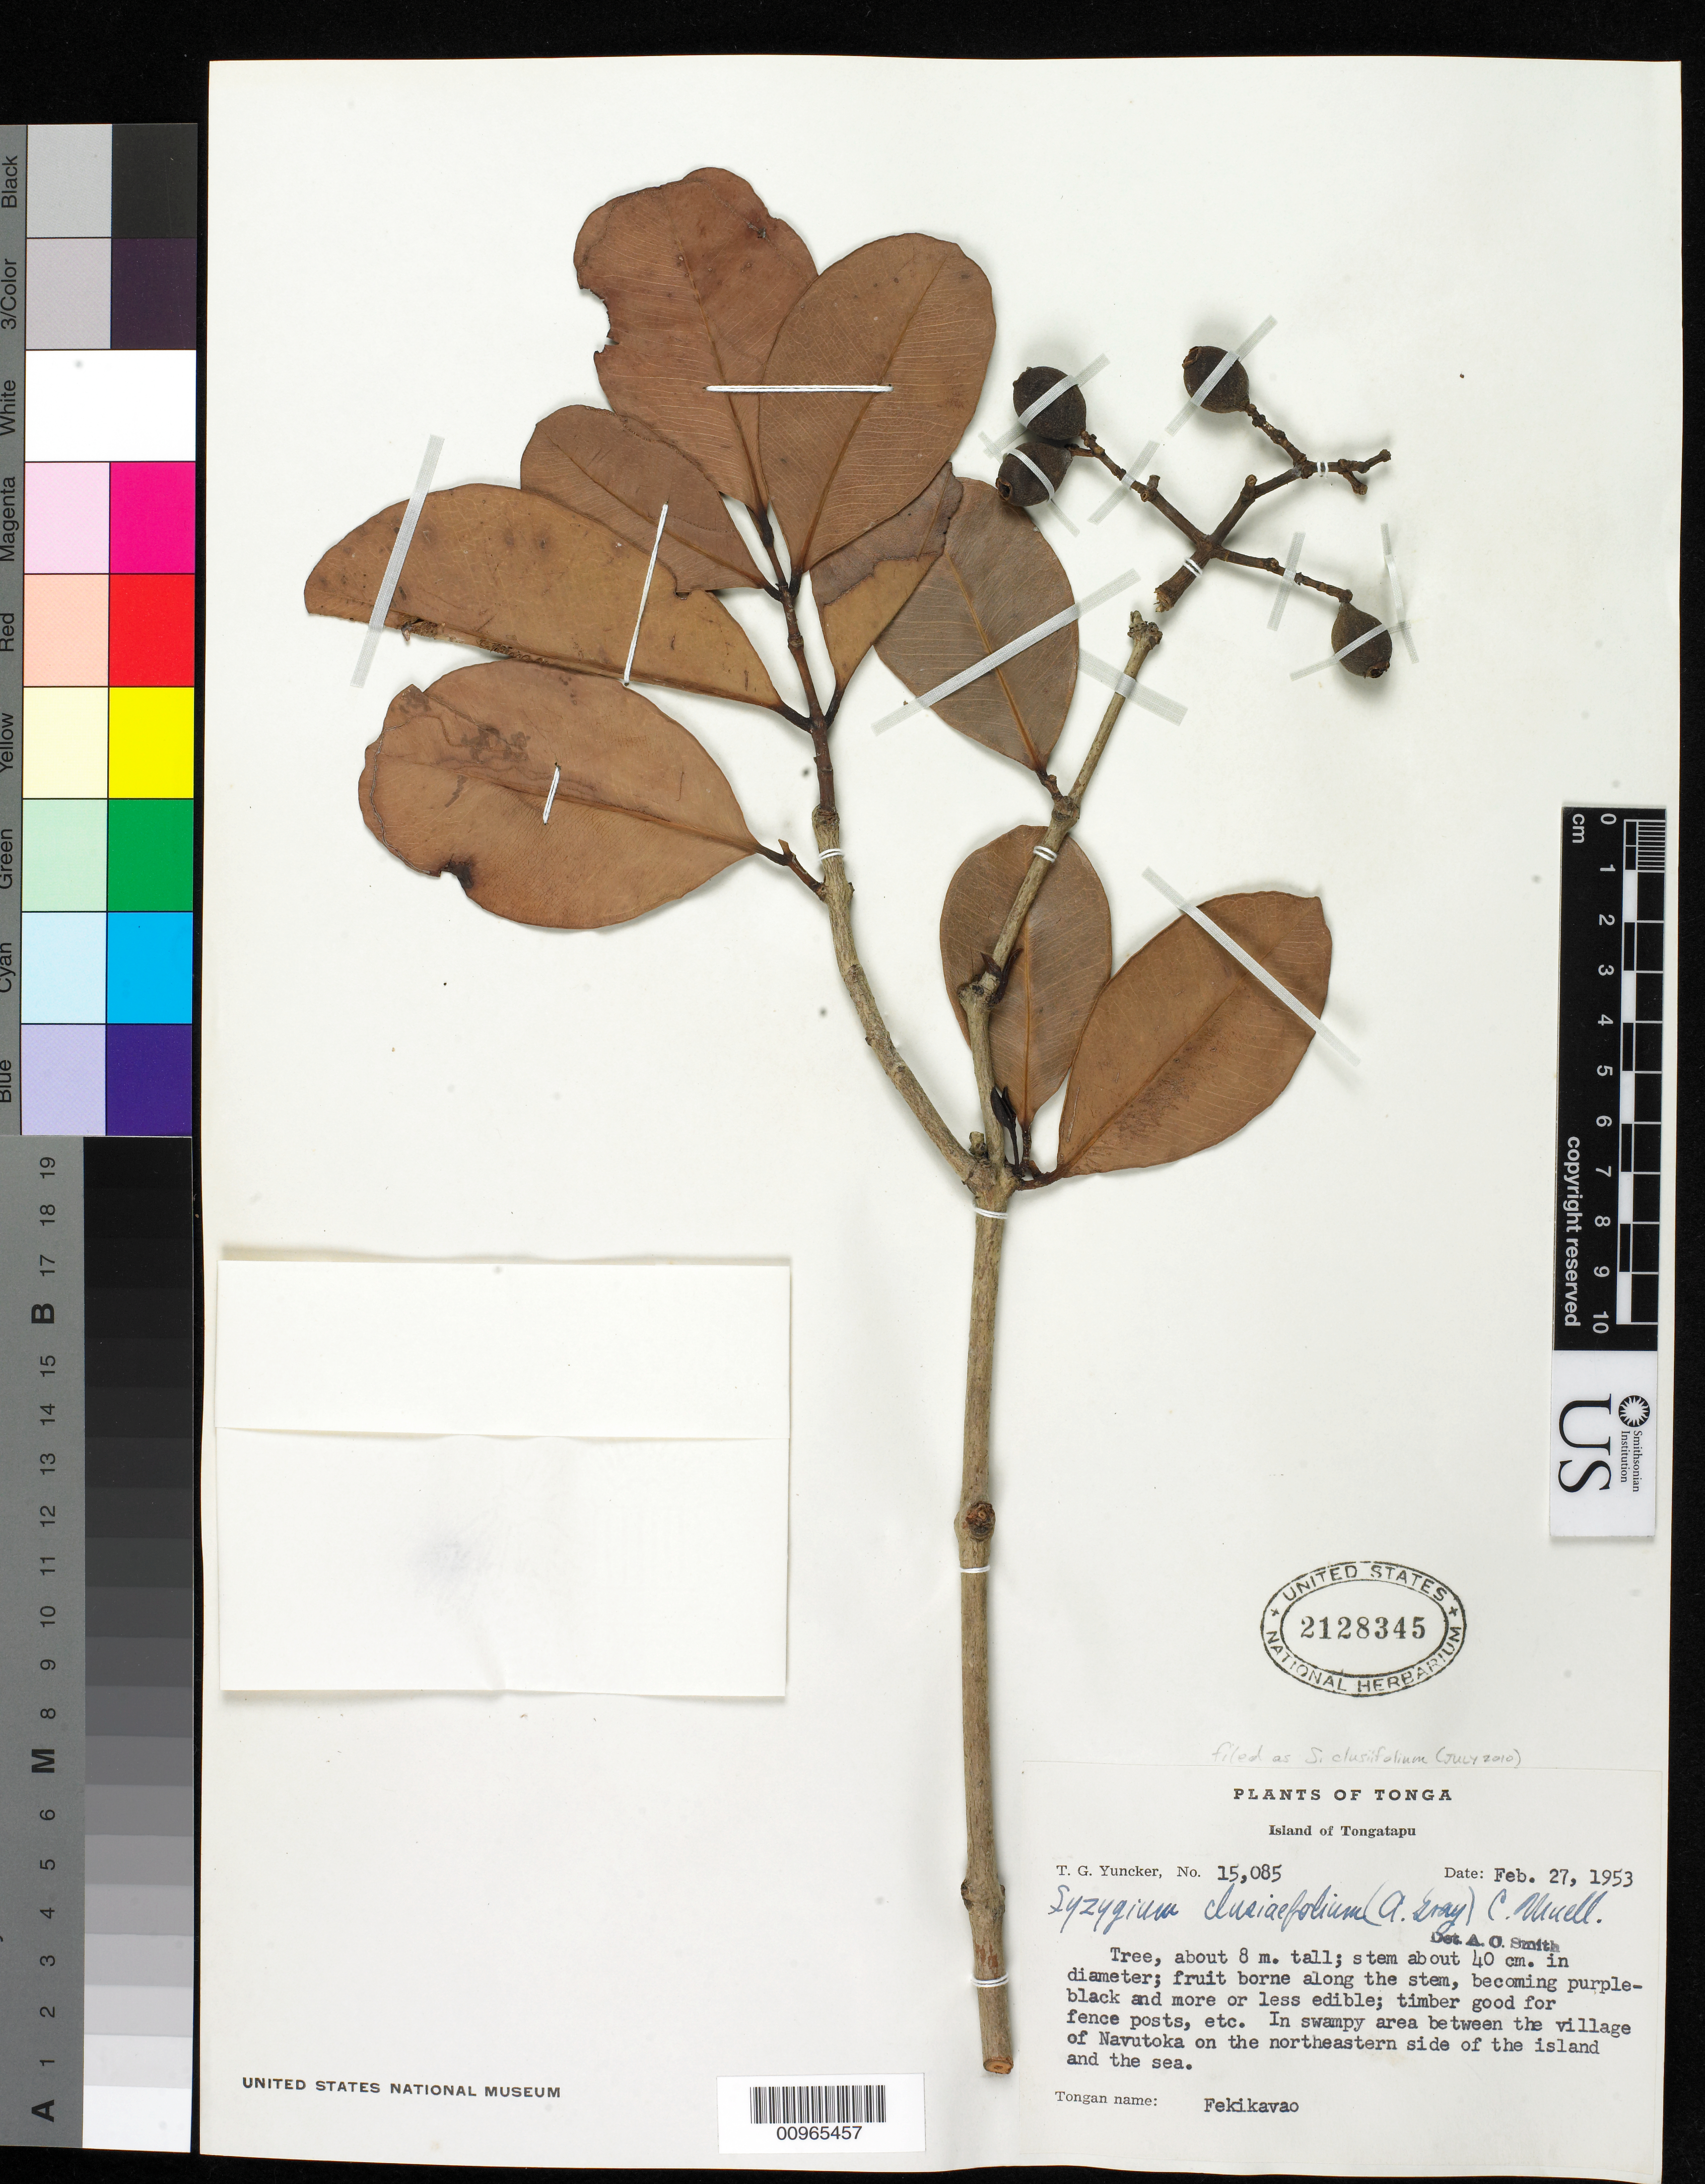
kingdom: Plantae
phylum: Tracheophyta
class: Magnoliopsida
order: Myrtales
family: Myrtaceae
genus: Syzygium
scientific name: Syzygium clusiifolium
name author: (A. Gray) Müll. Stuttg.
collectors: T. G. Yuncker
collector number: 15085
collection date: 1953-02-27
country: Tonga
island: Tongatapu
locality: In swampy area between the village of Navutoka on the NE side of the island and the sea, Tongatapu, Tonga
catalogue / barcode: US 2128345